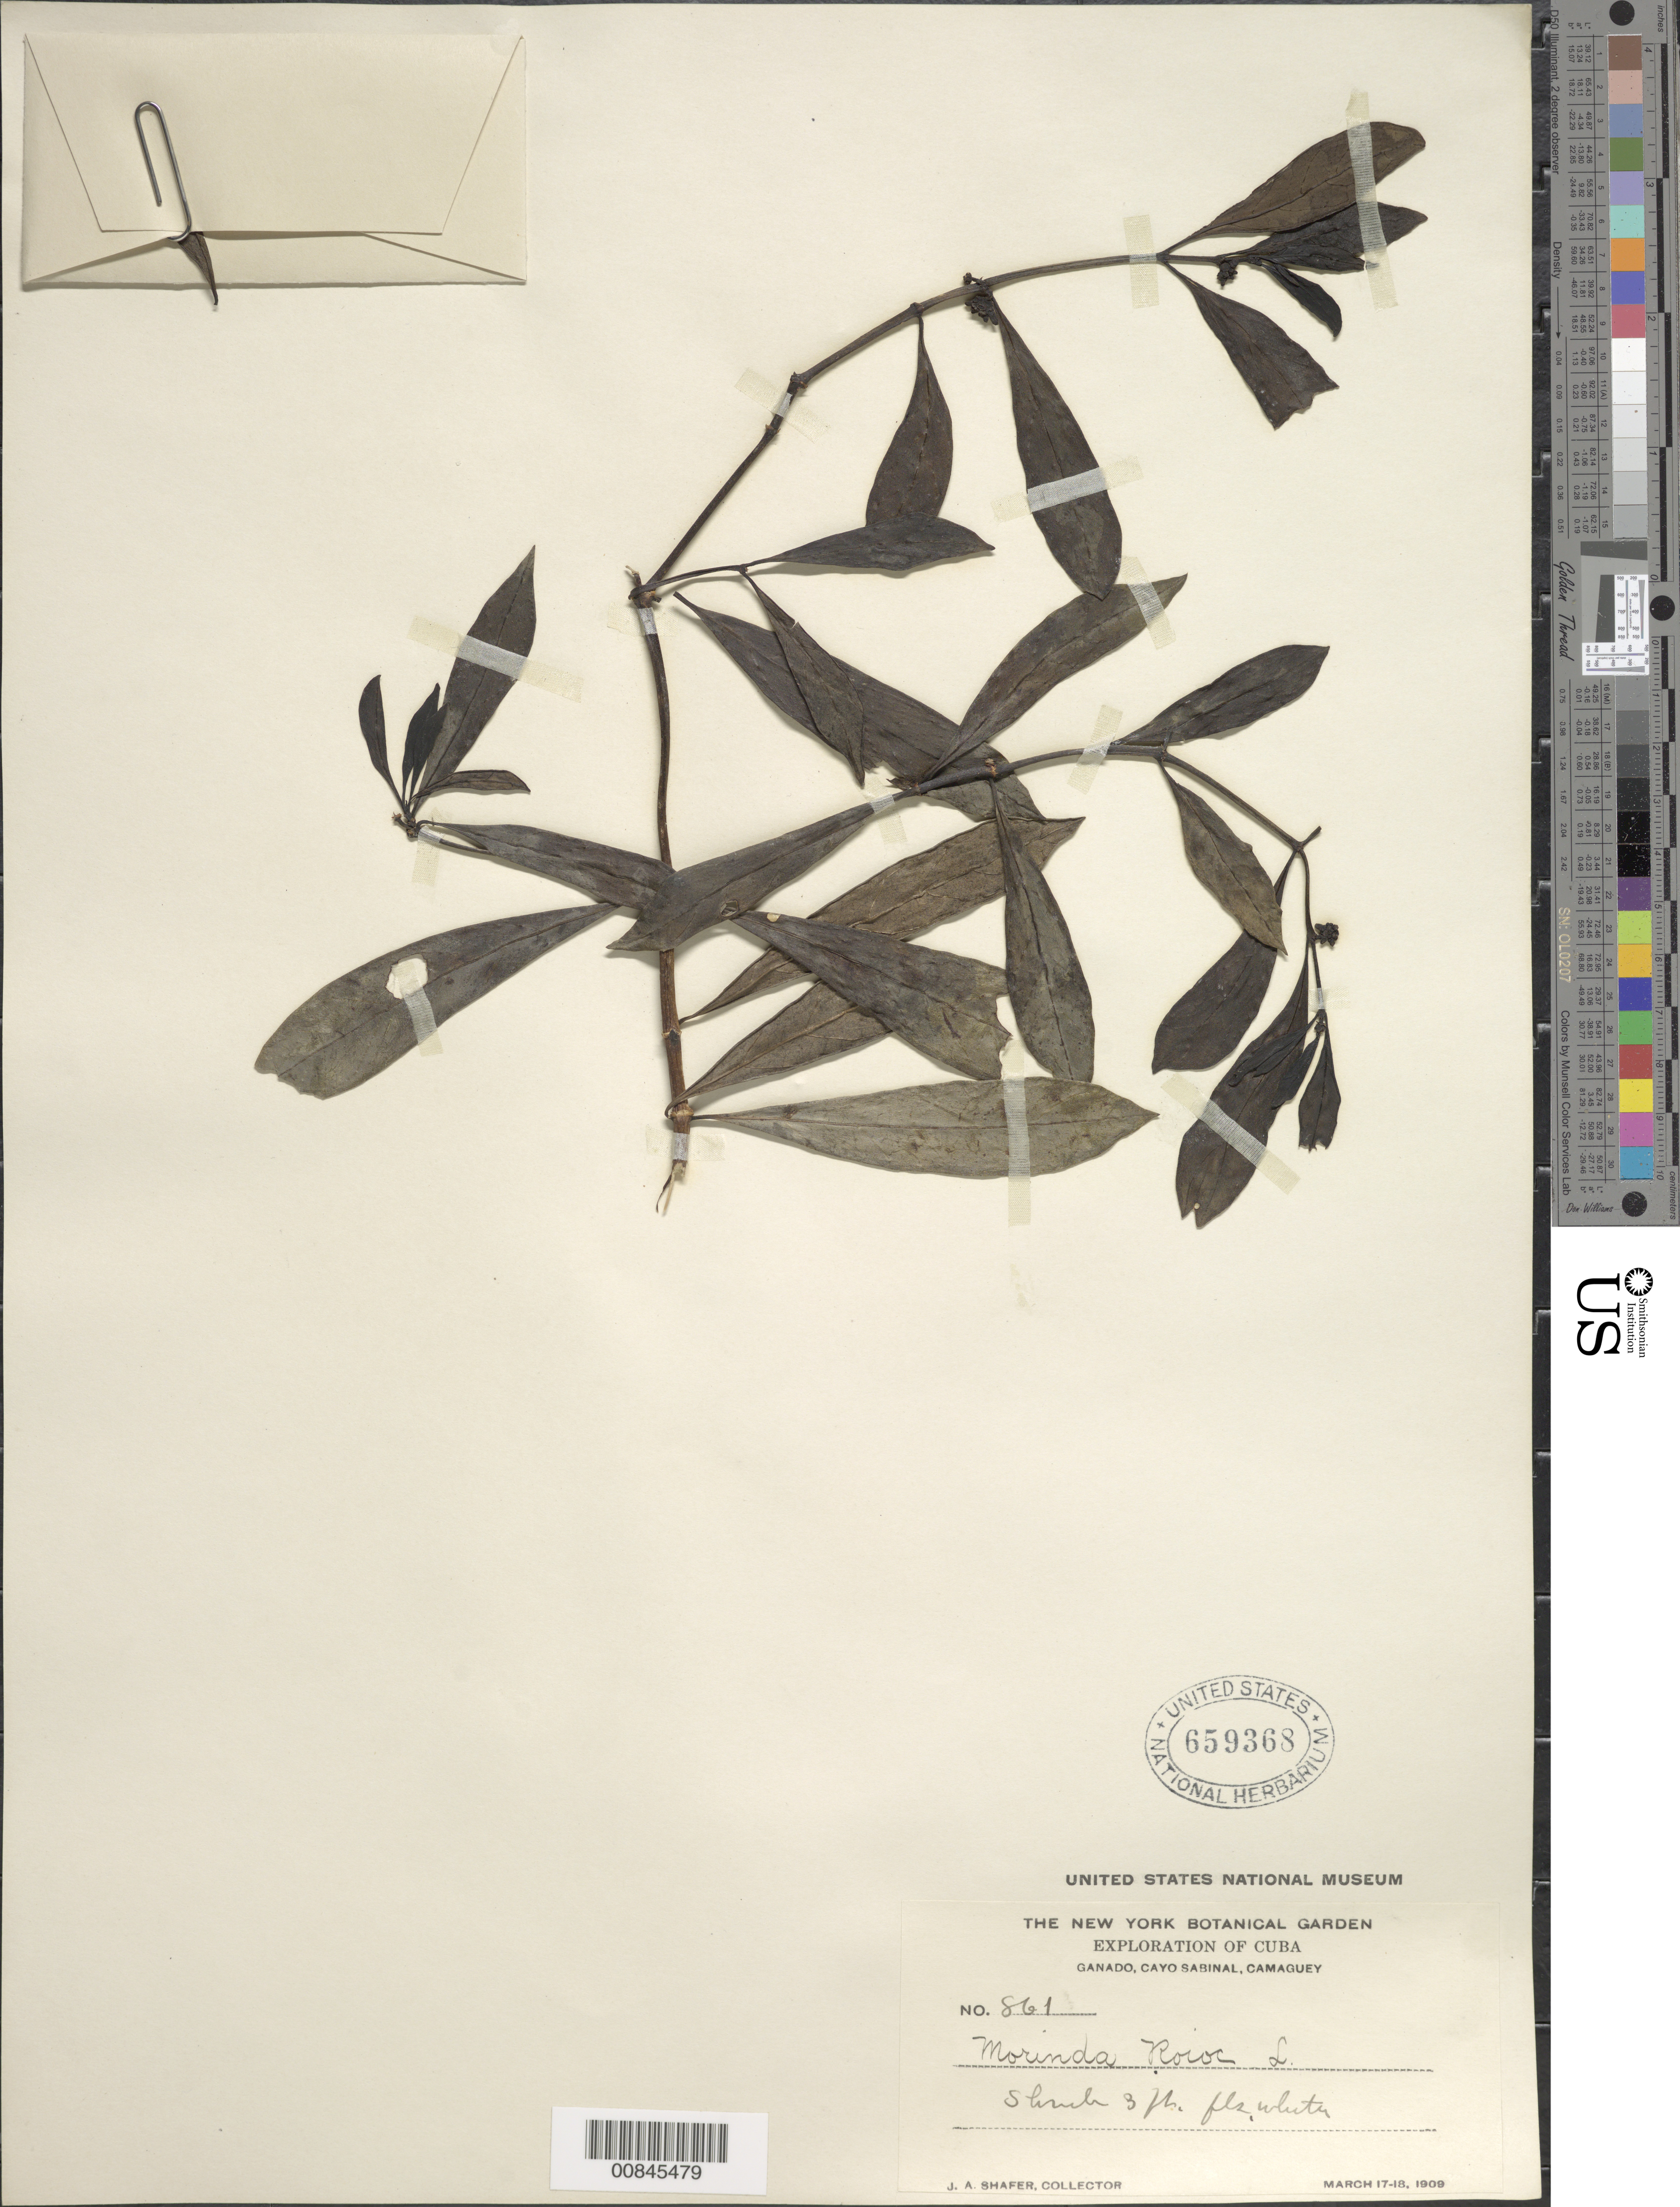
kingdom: Plantae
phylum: Tracheophyta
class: Magnoliopsida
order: Gentianales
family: Rubiaceae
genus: Morinda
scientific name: Morinda royoc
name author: L.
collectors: J. A. Shafer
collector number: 861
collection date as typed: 17 Mar 1909 to 18 Mar 1909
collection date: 1909-03-17/1909-03-18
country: Cuba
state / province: Camaguey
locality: Ganado, Cayo Sabinal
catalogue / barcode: US 659368